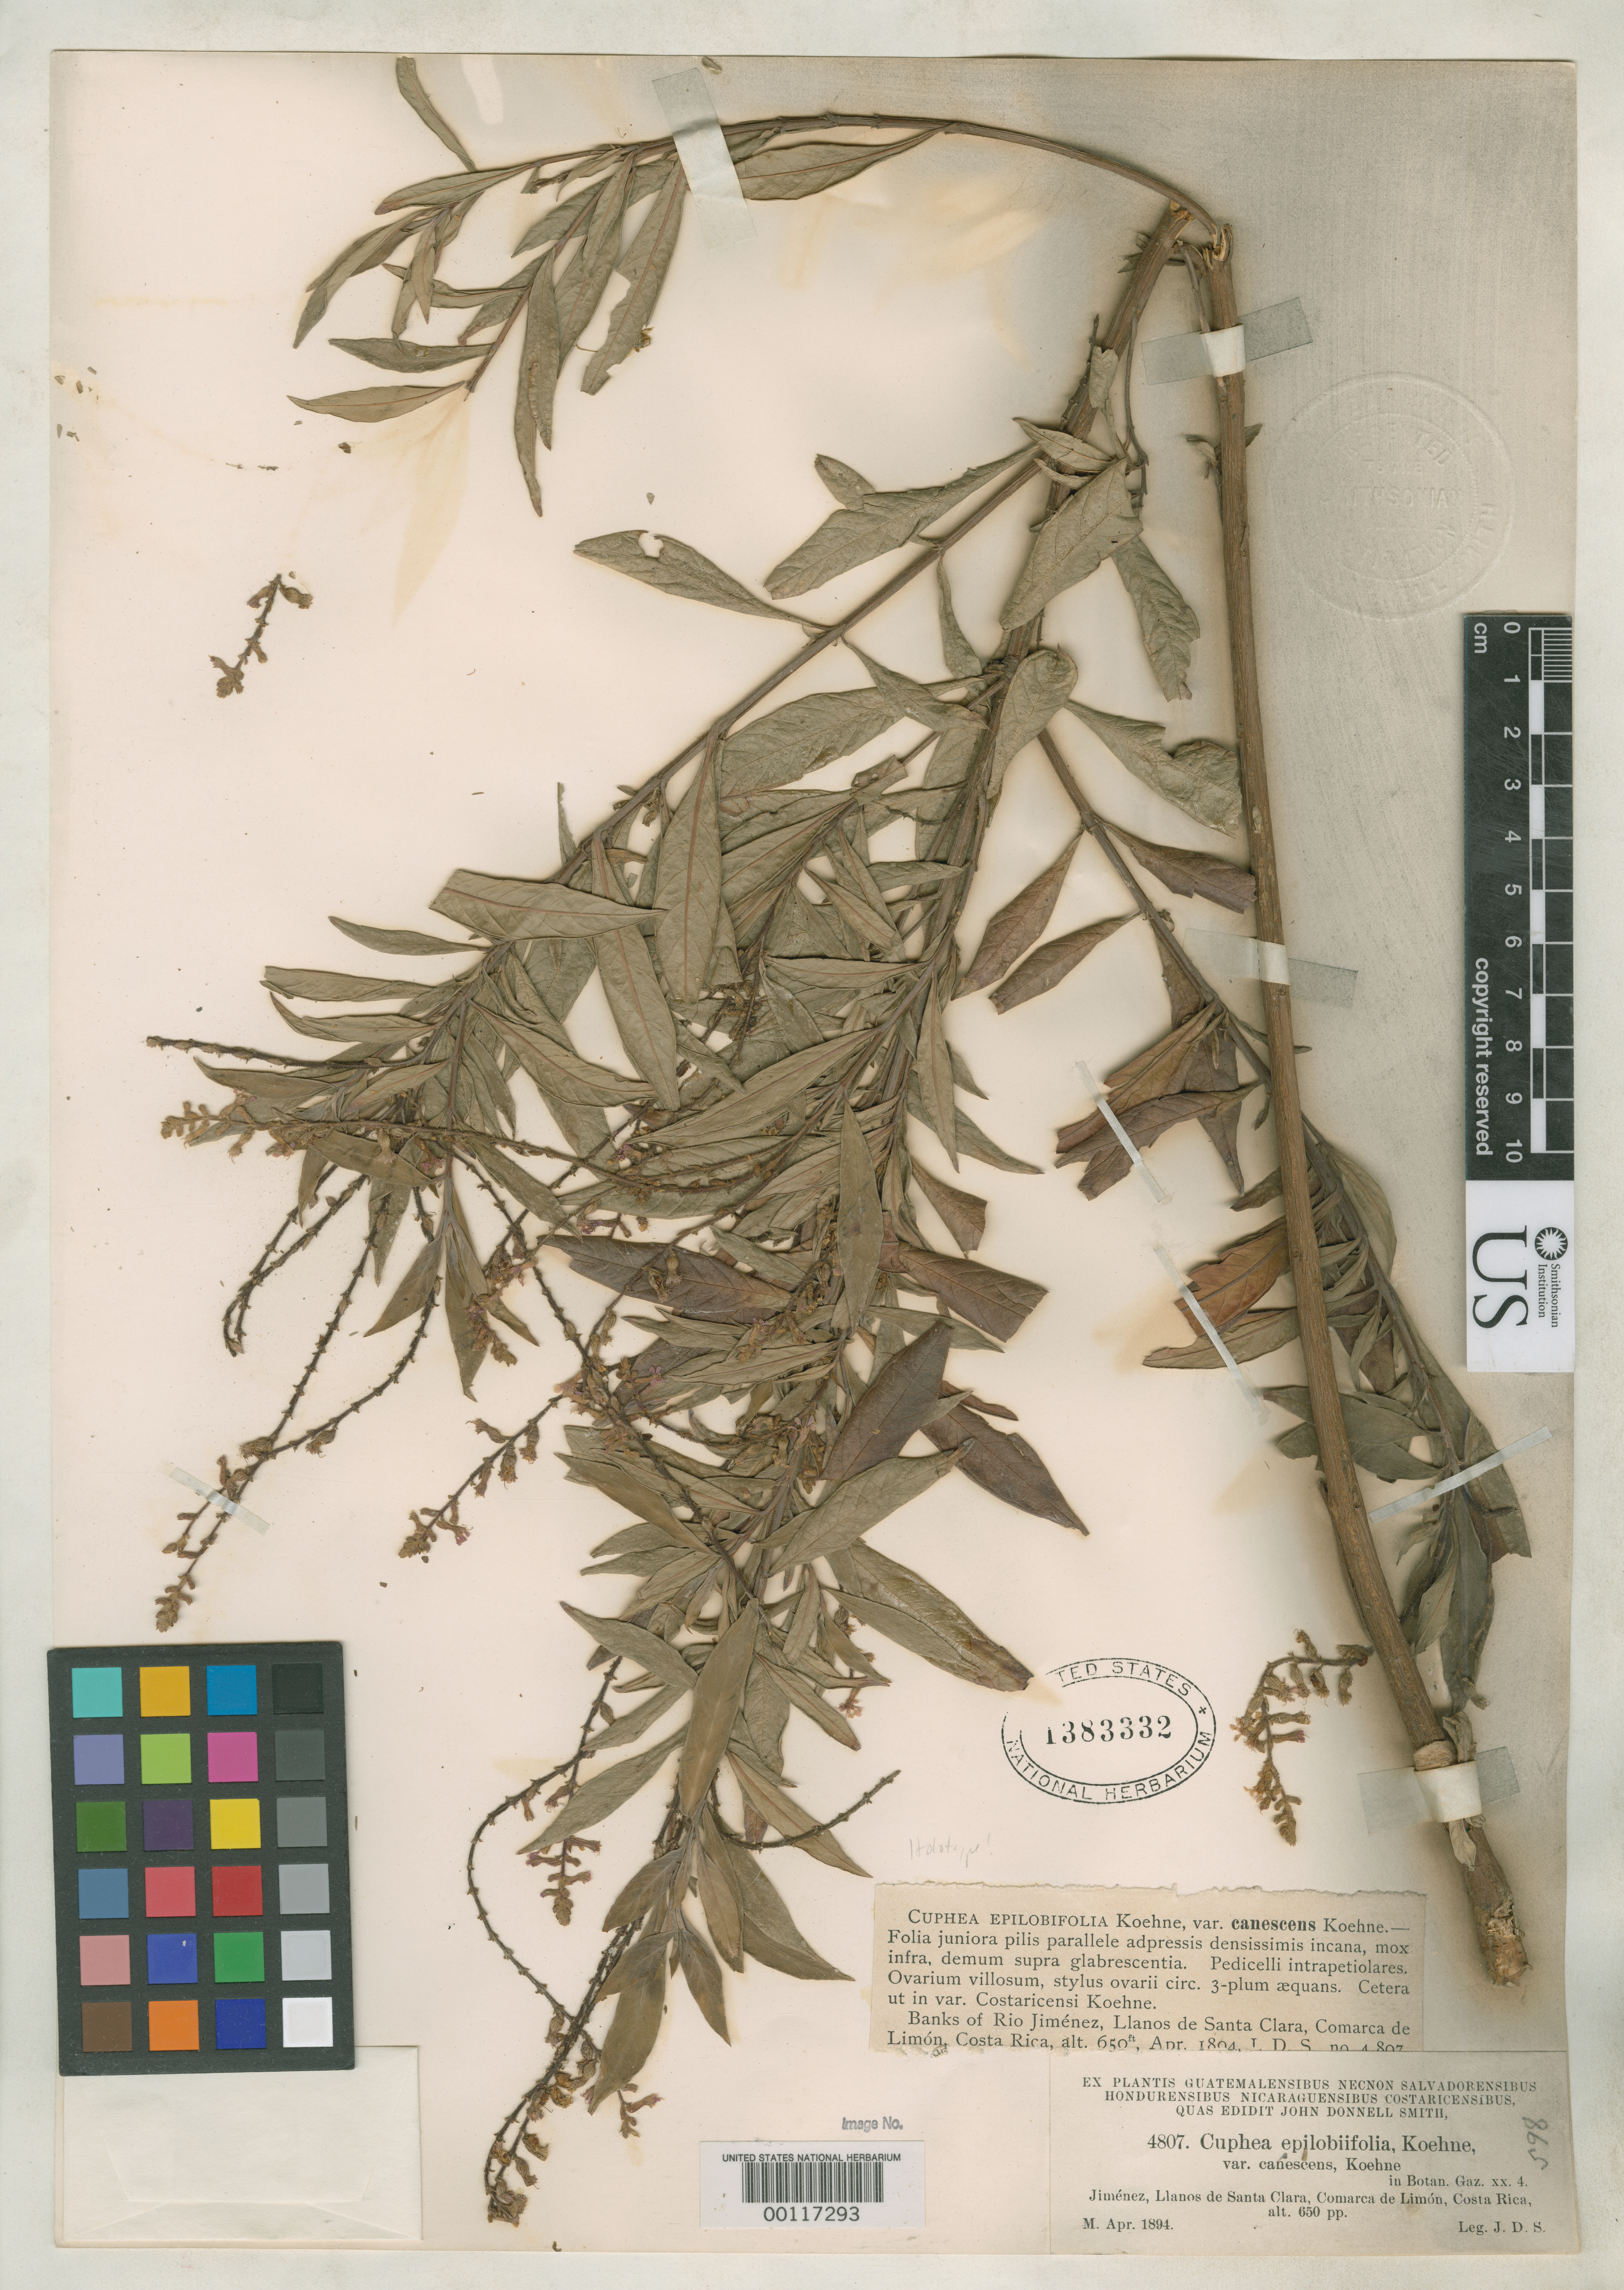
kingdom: Plantae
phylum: Tracheophyta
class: Magnoliopsida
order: Myrtales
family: Lythraceae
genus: Cuphea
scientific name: Cuphea epilobiifolia var. canescens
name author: Koehne ex Donn. Sm.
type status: Holotype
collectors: J. Donnell Smith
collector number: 4807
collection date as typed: Apr 1894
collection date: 1894-04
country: Costa Rica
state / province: Limón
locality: Jiménez, Llanos de Santa Clara, Comarca de Limón.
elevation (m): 198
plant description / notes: Currently accepted name as cited by Lourteig, Mutisia 70: 9 (1988).; Specimen ex John Donnell Smith herbarium.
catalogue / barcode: US 1383332